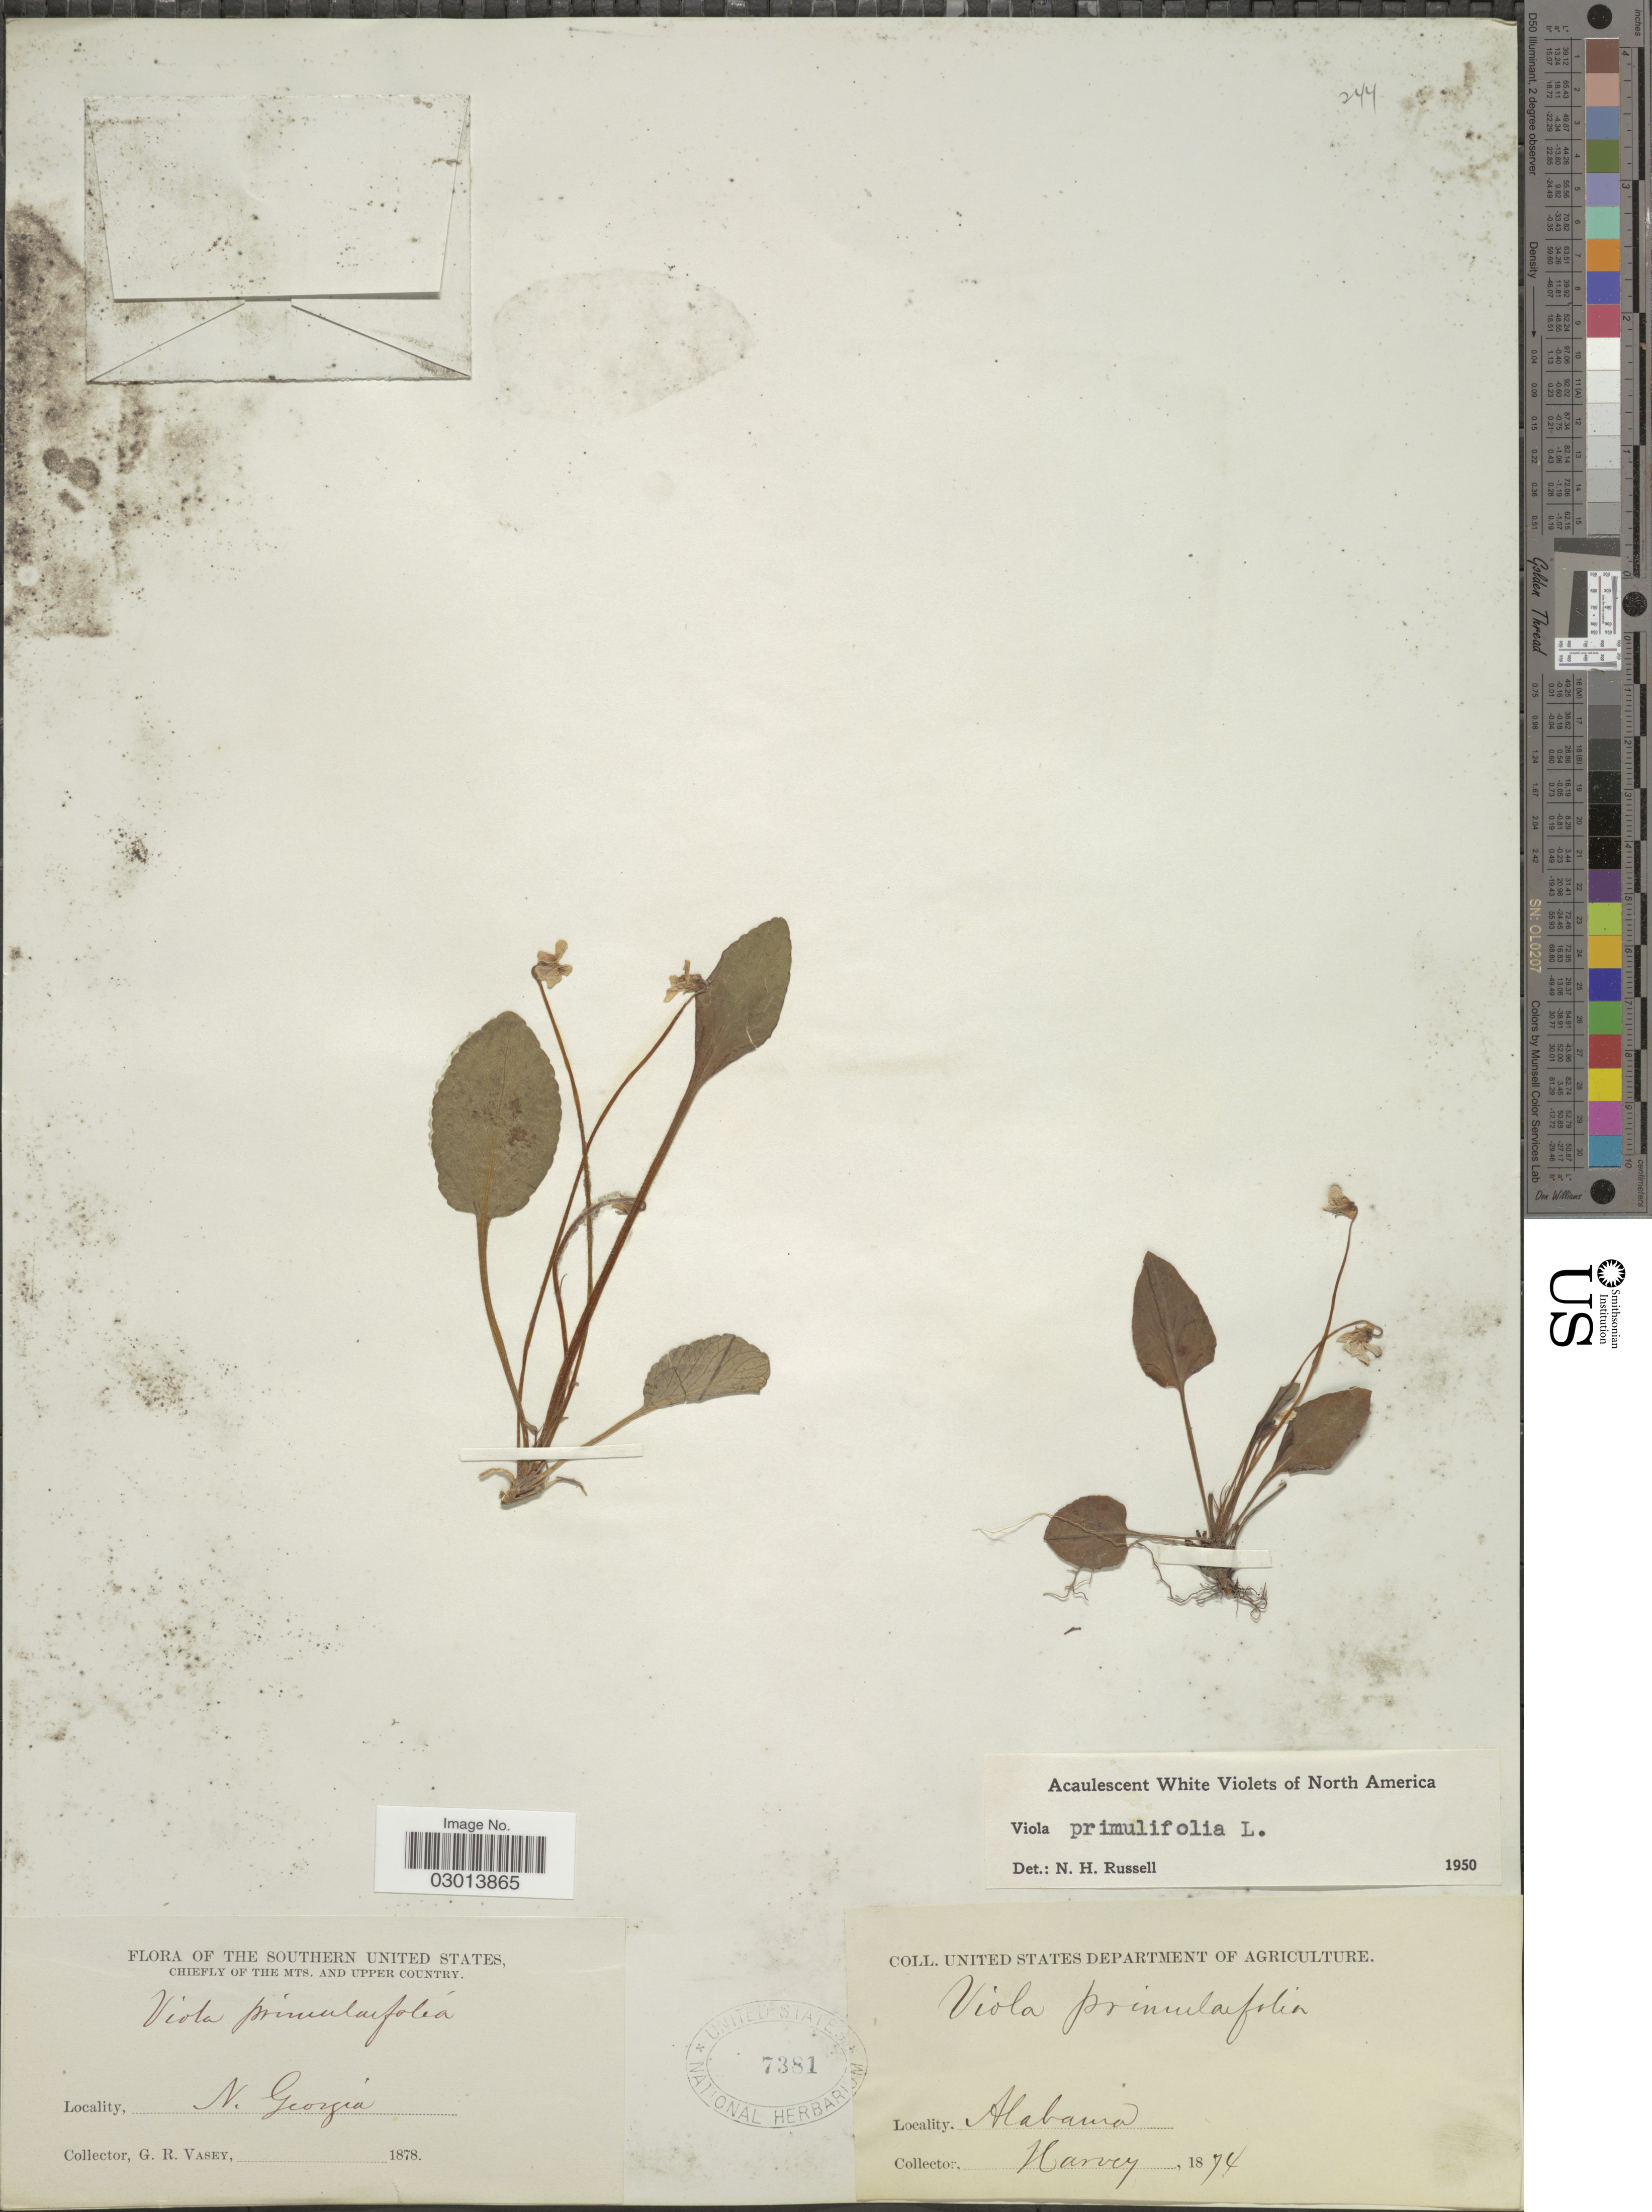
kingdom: Plantae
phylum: Tracheophyta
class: Magnoliopsida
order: Malpighiales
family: Violaceae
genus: Viola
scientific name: Viola primulifolia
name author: L.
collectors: -. Harvey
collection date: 1874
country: United States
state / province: Alabama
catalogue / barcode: US 7381-2